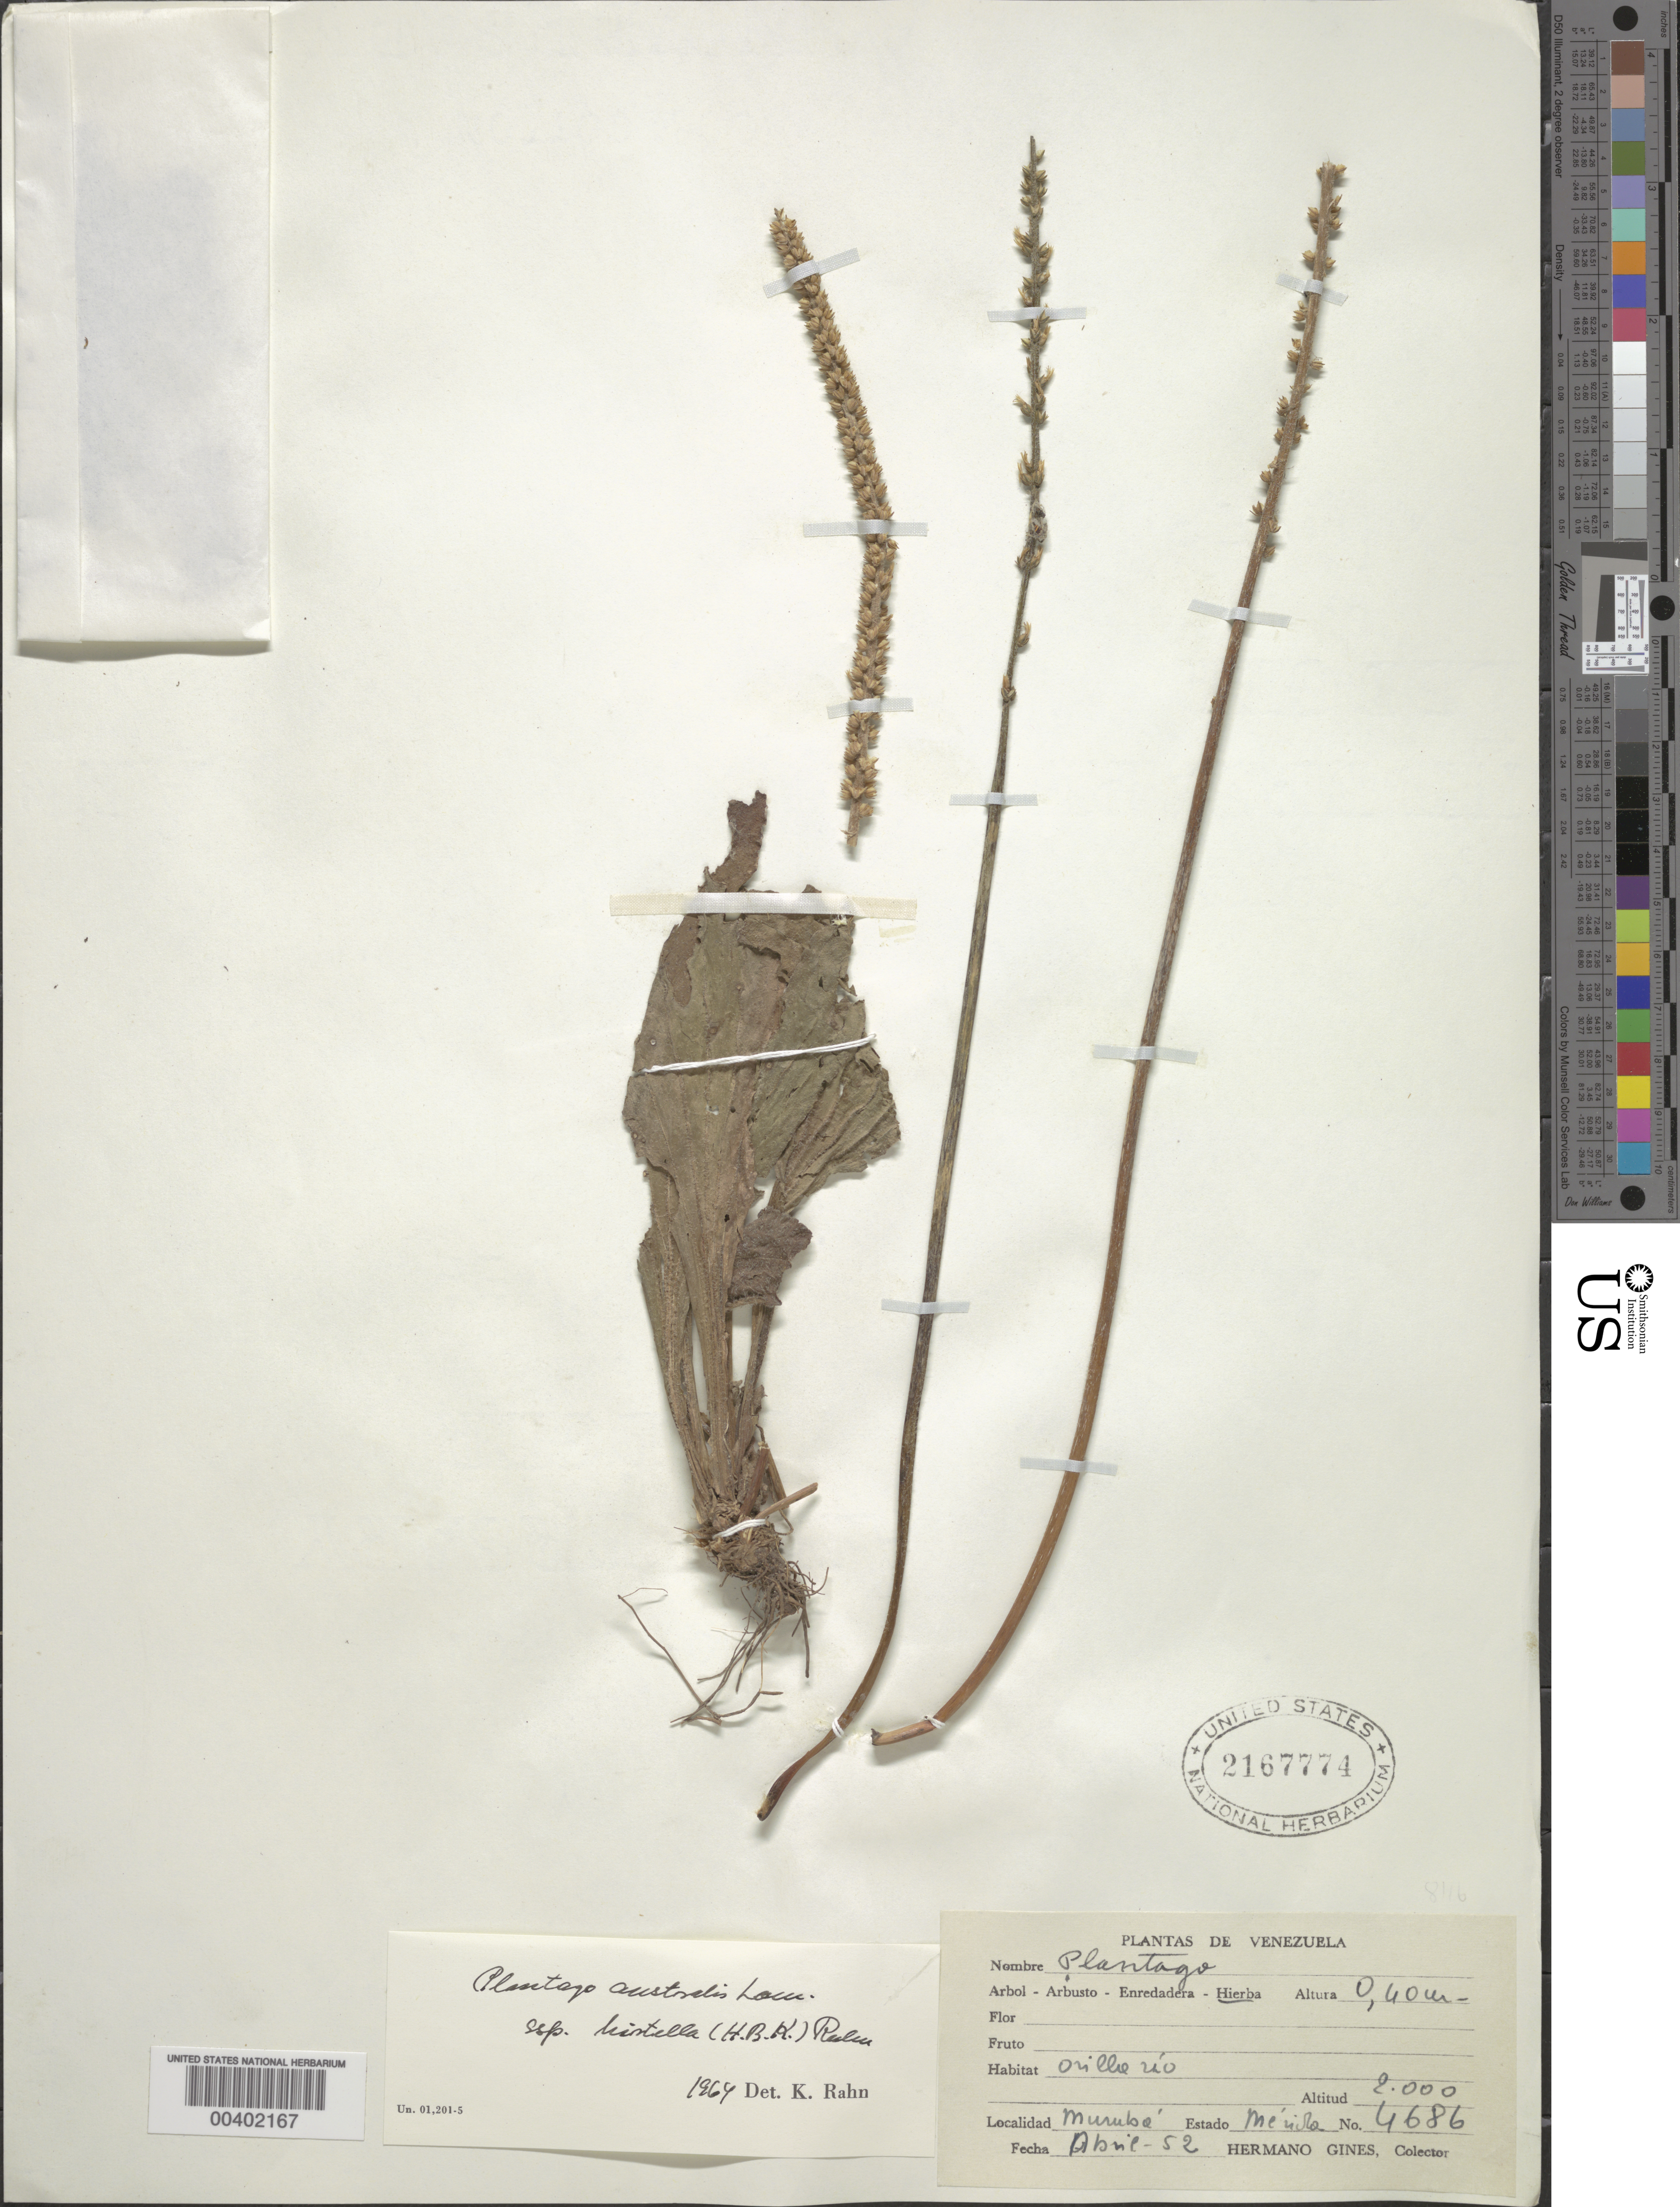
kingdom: Plantae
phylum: Tracheophyta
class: Magnoliopsida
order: Lamiales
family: Plantaginaceae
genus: Plantago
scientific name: Plantago australis subsp. hirtella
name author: (Kunth) Rahn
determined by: Rahn, Knud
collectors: Bro. Gines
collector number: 4686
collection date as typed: Apr 1952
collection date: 1952-04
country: Venezuela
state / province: Mérida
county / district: Rangel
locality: Mucurubá Mucuruba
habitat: orilla río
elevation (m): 2000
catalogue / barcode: US 2167774